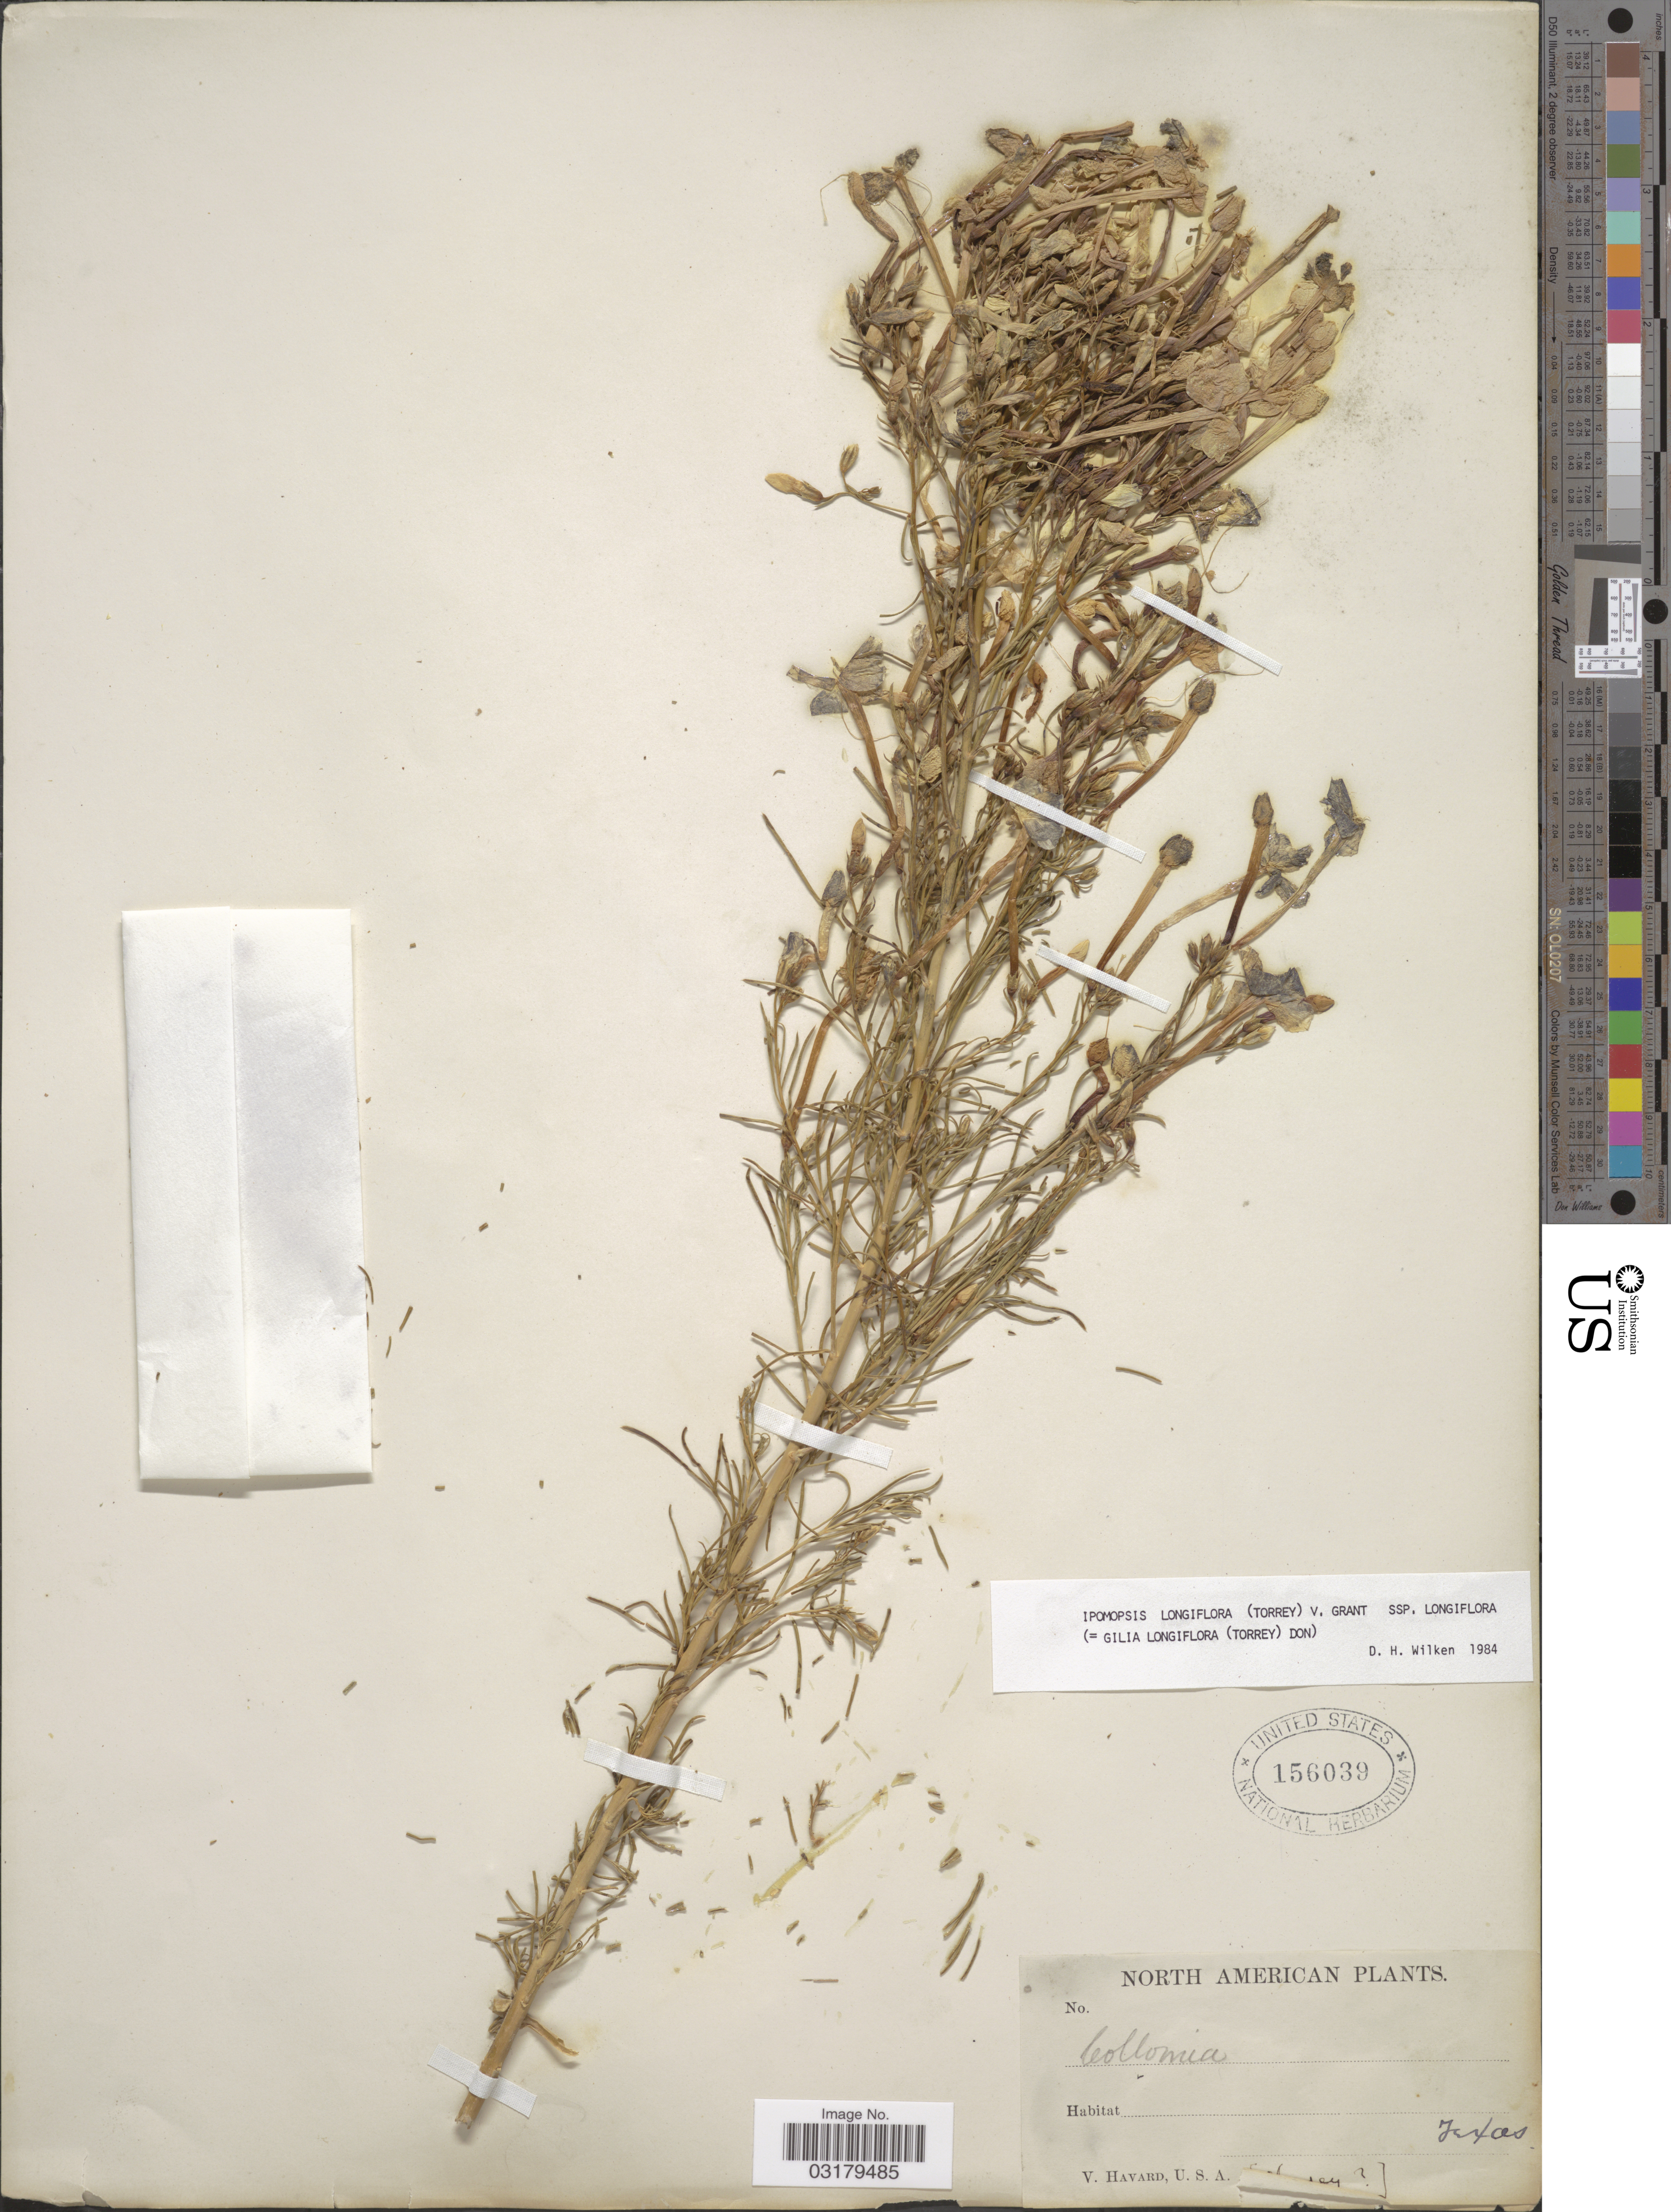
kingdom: Plantae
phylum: Tracheophyta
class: Magnoliopsida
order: Ericales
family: Polemoniaceae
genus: Ipomopsis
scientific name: Ipomopsis longiflora subsp. longiflora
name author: (Torr.) V.E. Grant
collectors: V. Havard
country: United States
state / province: Texas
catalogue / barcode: US 156039